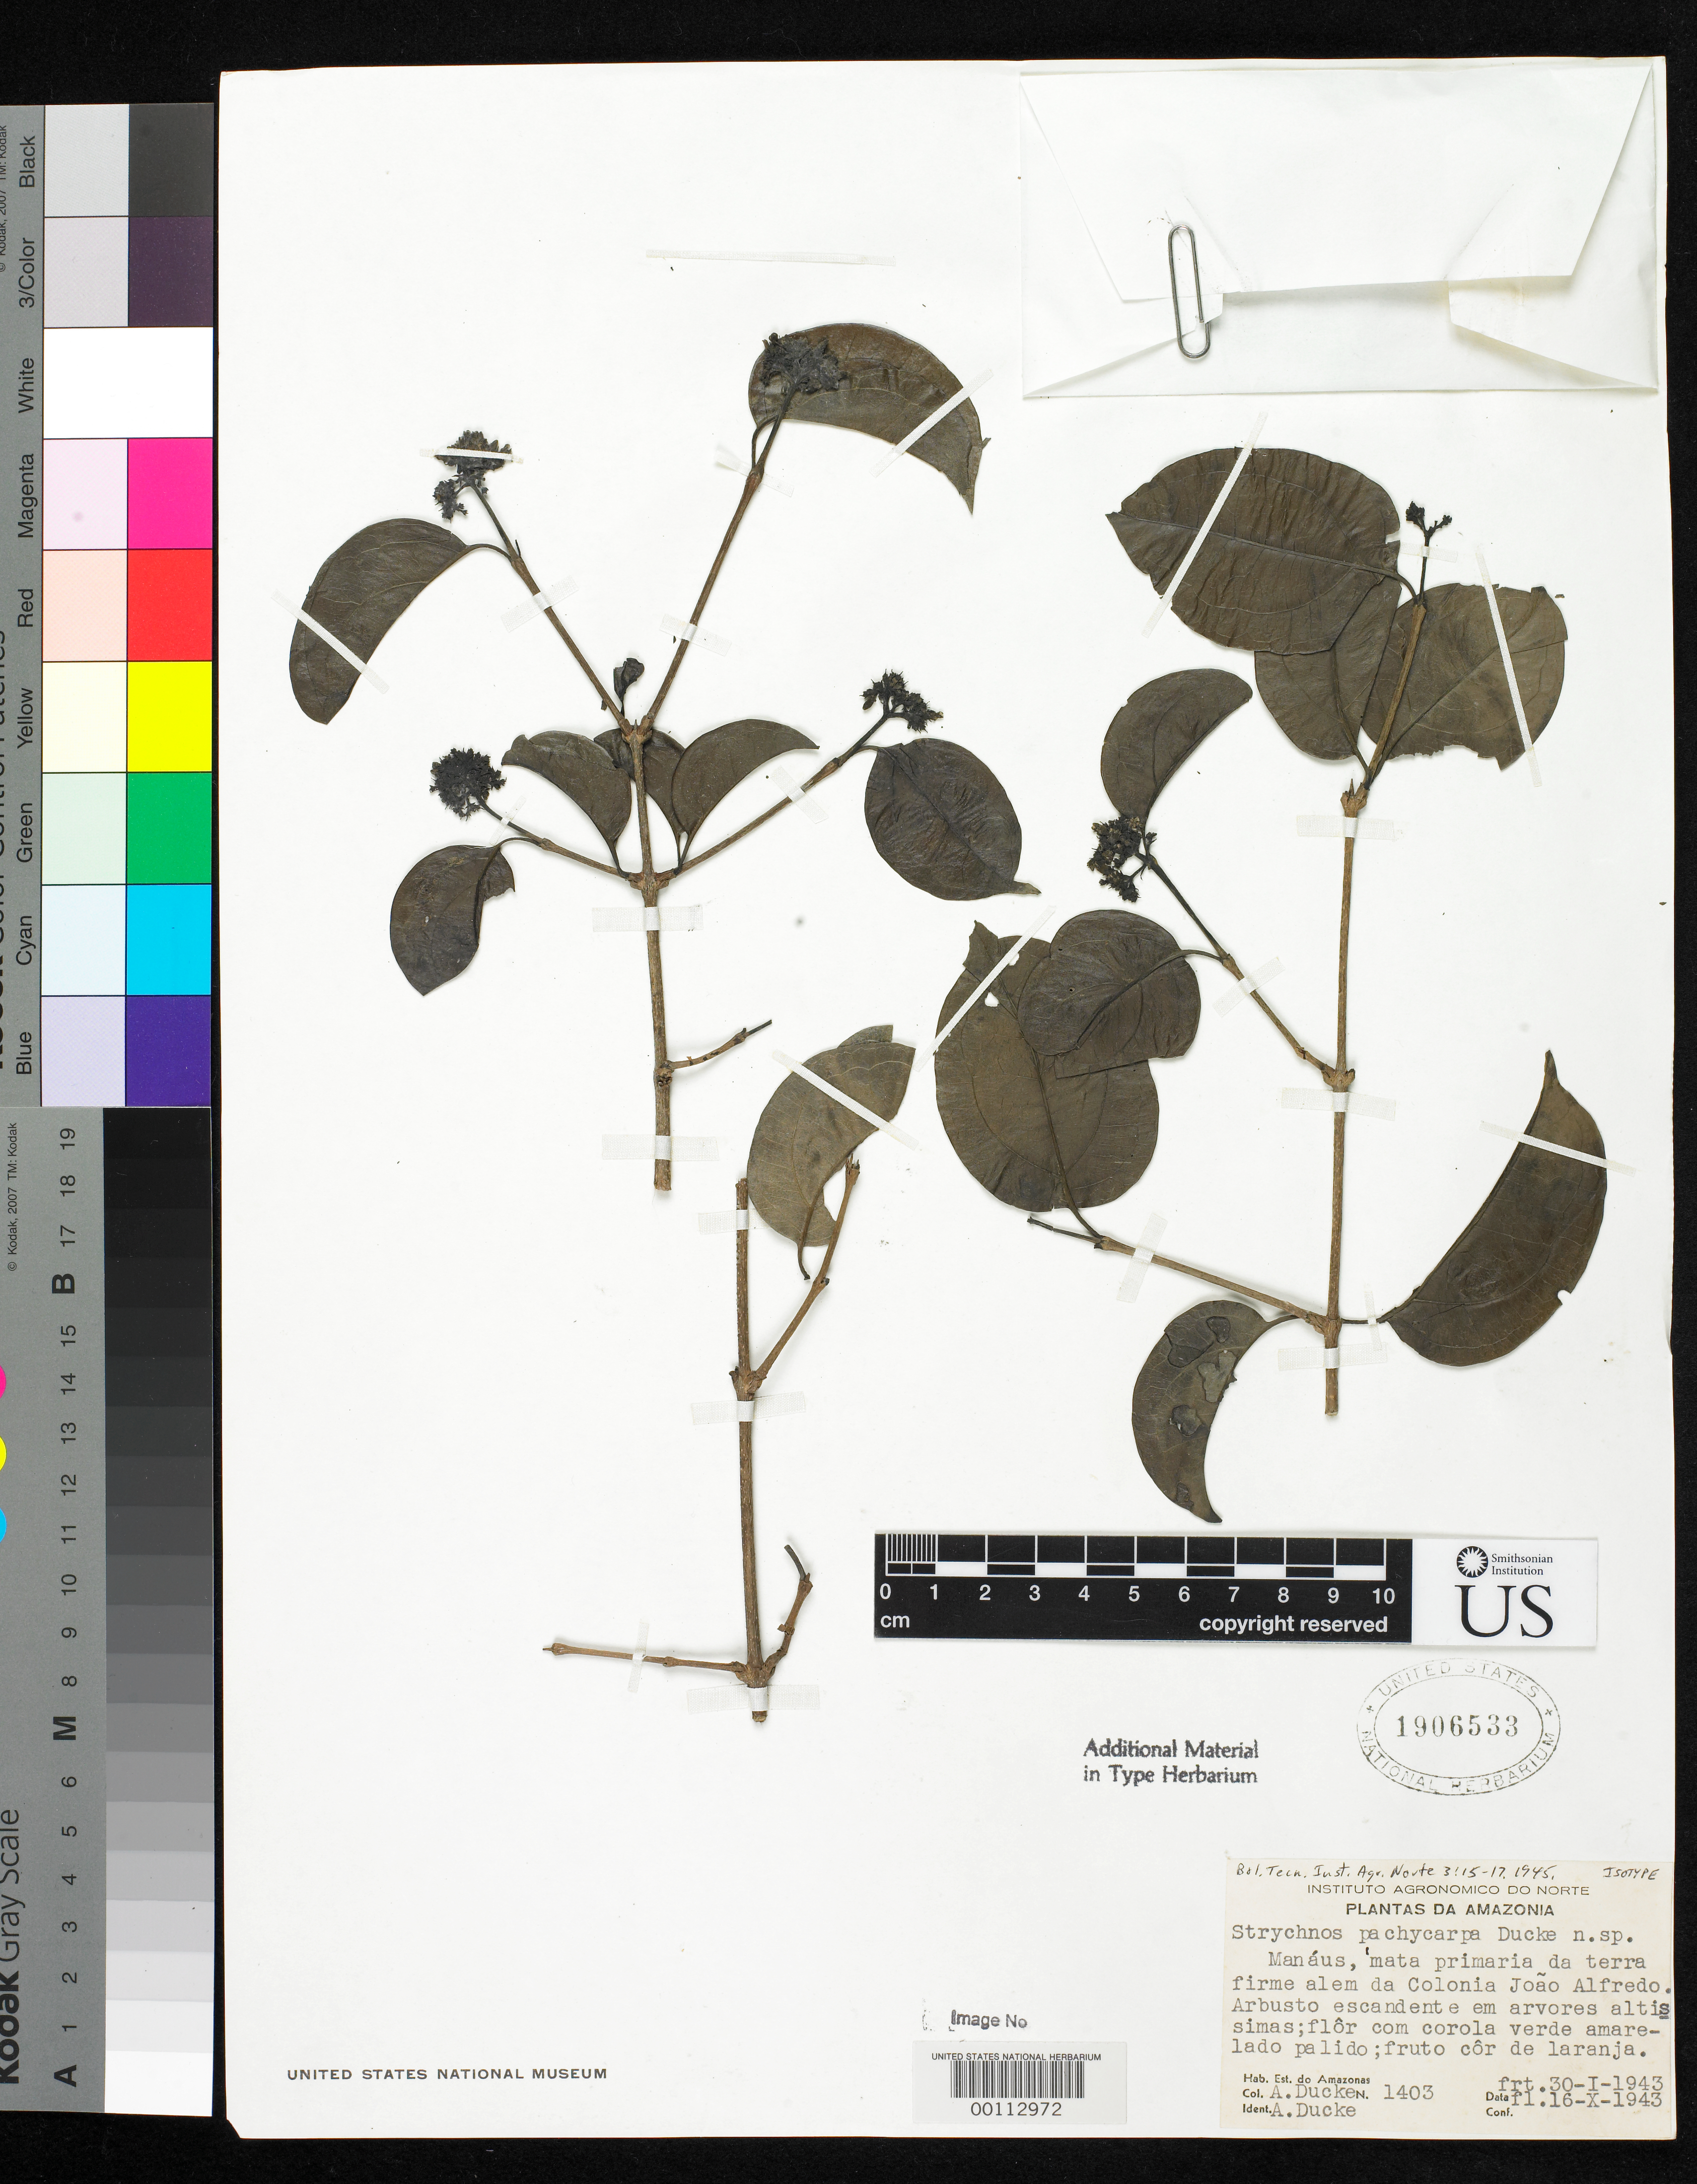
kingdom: Plantae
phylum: Tracheophyta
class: Magnoliopsida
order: Gentianales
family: Loganiaceae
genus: Strychnos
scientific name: Strychnos pachycarpa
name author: Ducke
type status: Isotype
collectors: A. Ducke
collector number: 1403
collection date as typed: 30 Jan 1943 and 16 Oct 1943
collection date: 1943-01-30,1943-10-16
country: Brazil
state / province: Amazonas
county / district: Manaus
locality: Mata primaria da terra firme alem da Colonia João Alfredo.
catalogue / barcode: US 1906533